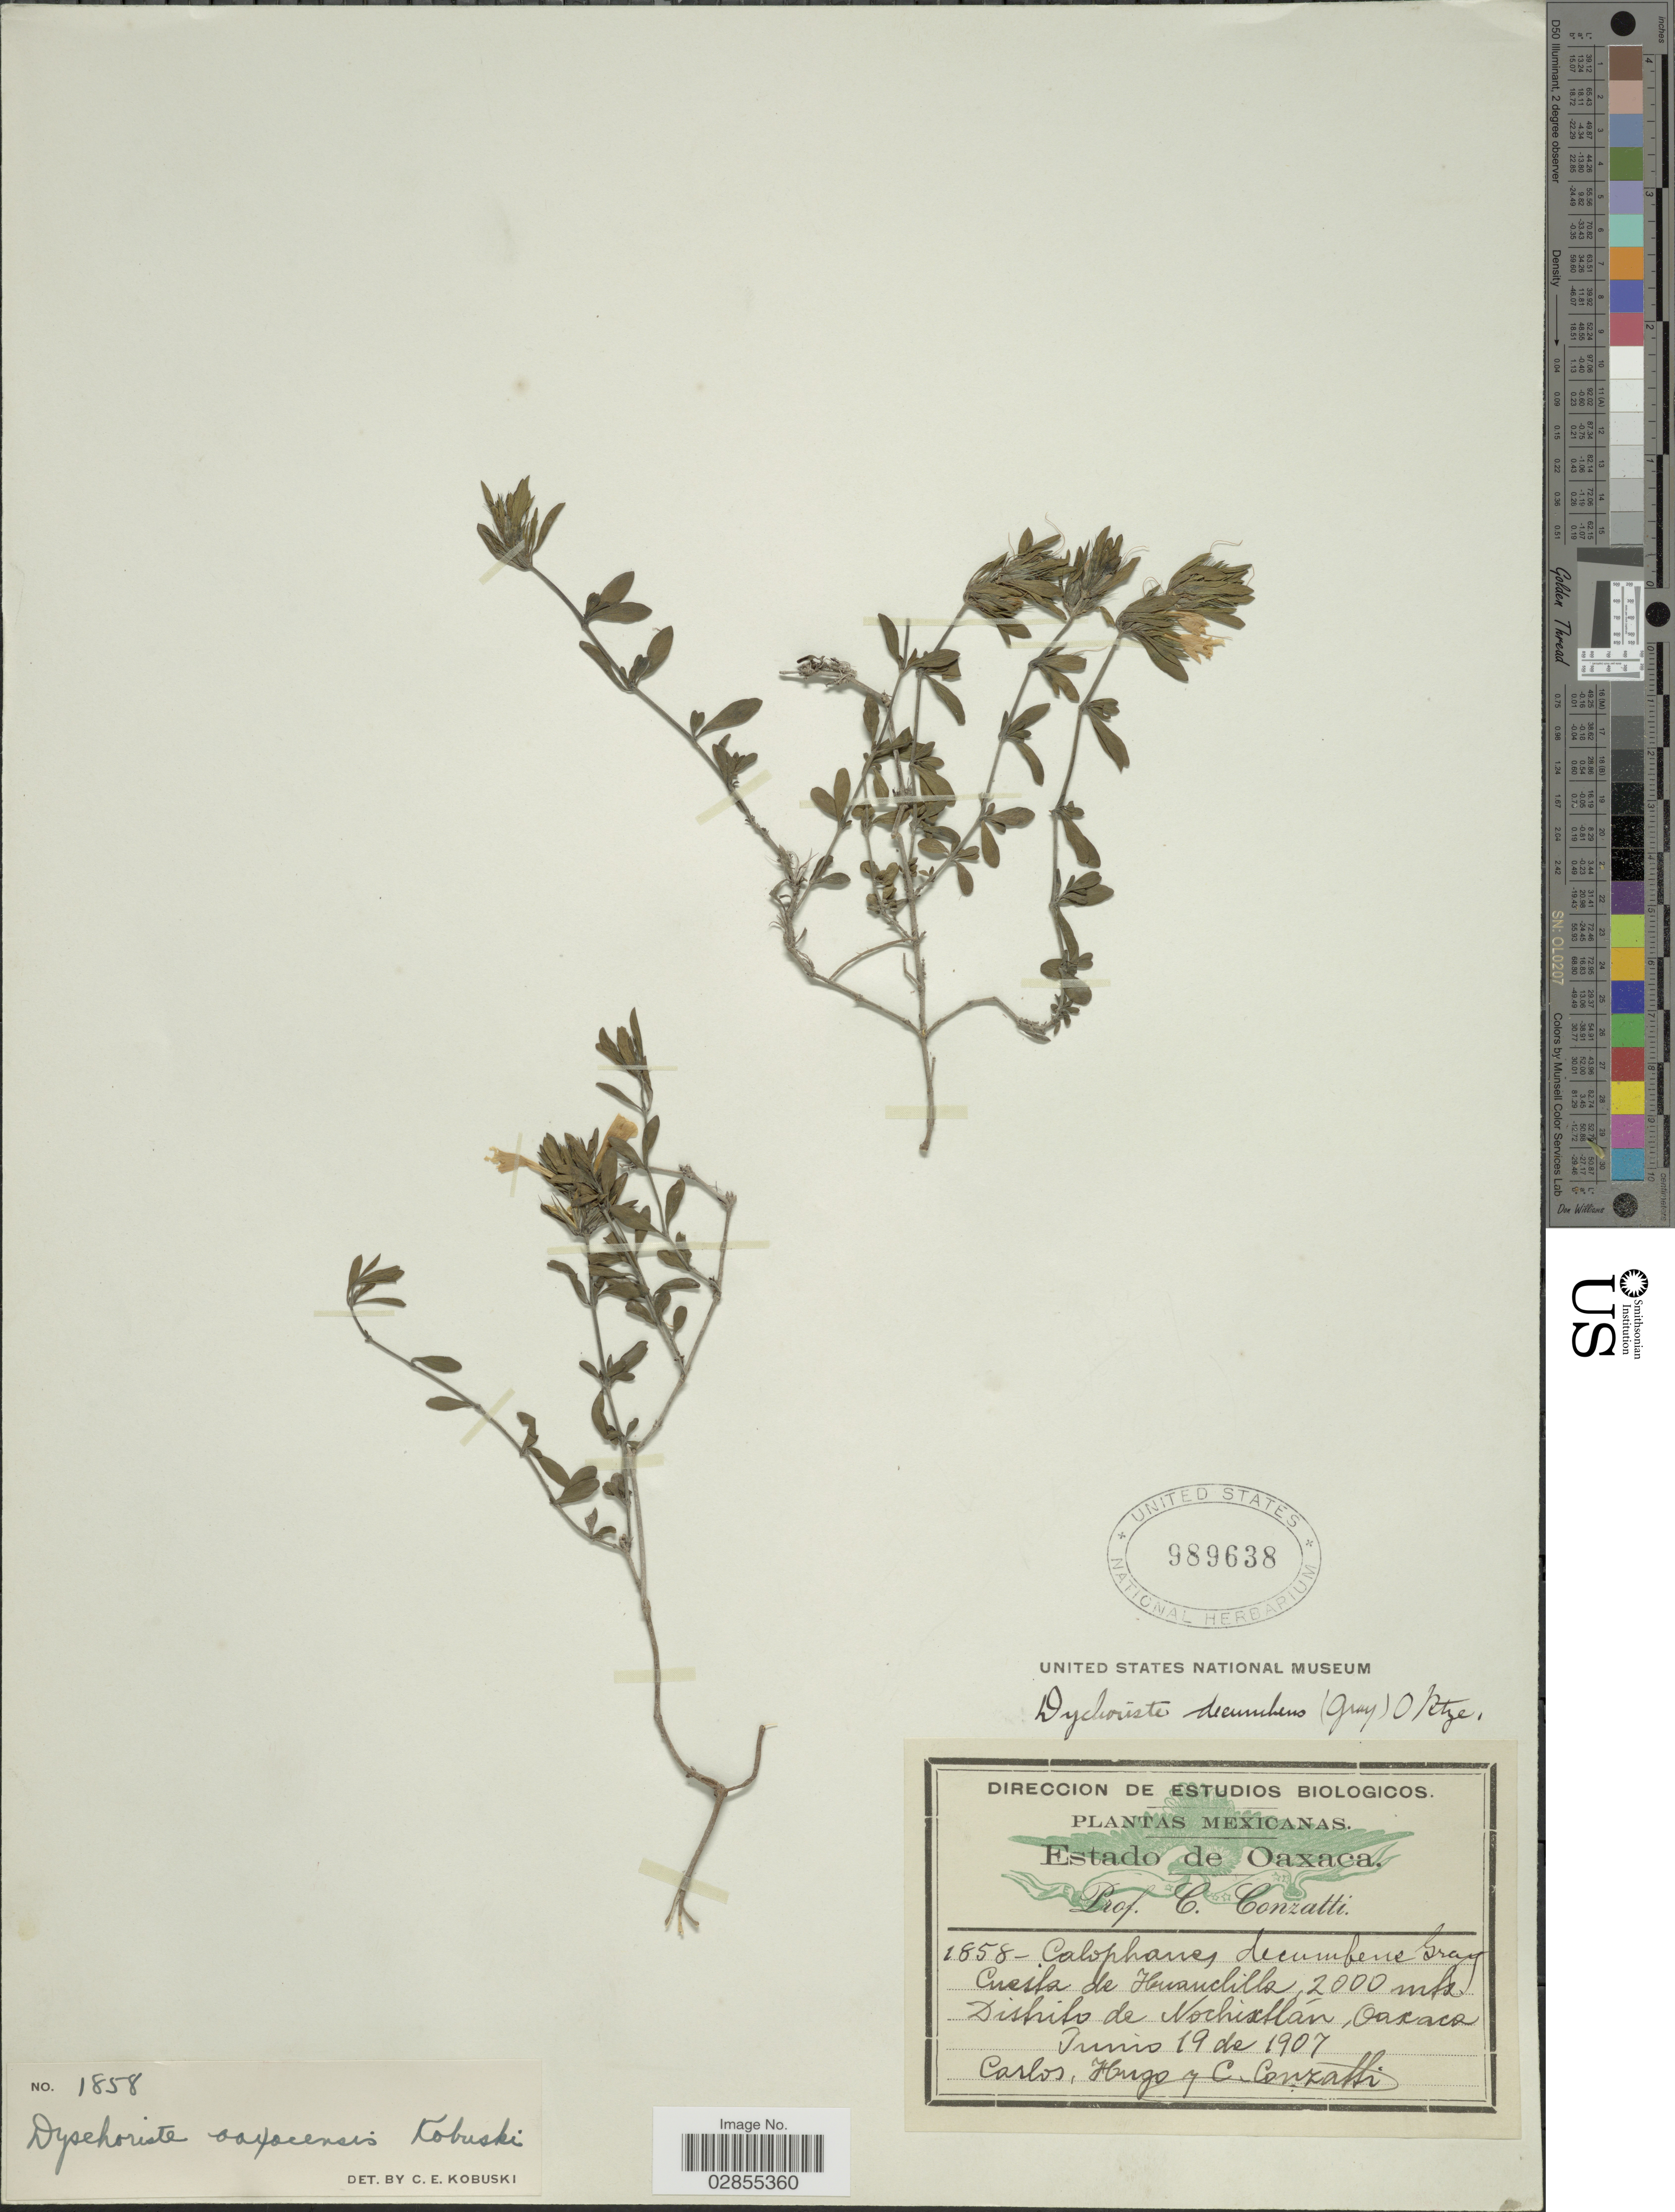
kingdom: Plantae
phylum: Tracheophyta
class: Magnoliopsida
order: Lamiales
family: Acanthaceae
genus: Dyschoriste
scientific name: Dyschoriste capitata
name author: (Oerst.) Kuntze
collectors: C. Hugo & C. Conzatti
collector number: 1858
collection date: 1907-06-19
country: Mexico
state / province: Oaxaca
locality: Cuesta de Huanchillo, Distrito de Nochixllan.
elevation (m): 2000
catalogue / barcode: US 989638